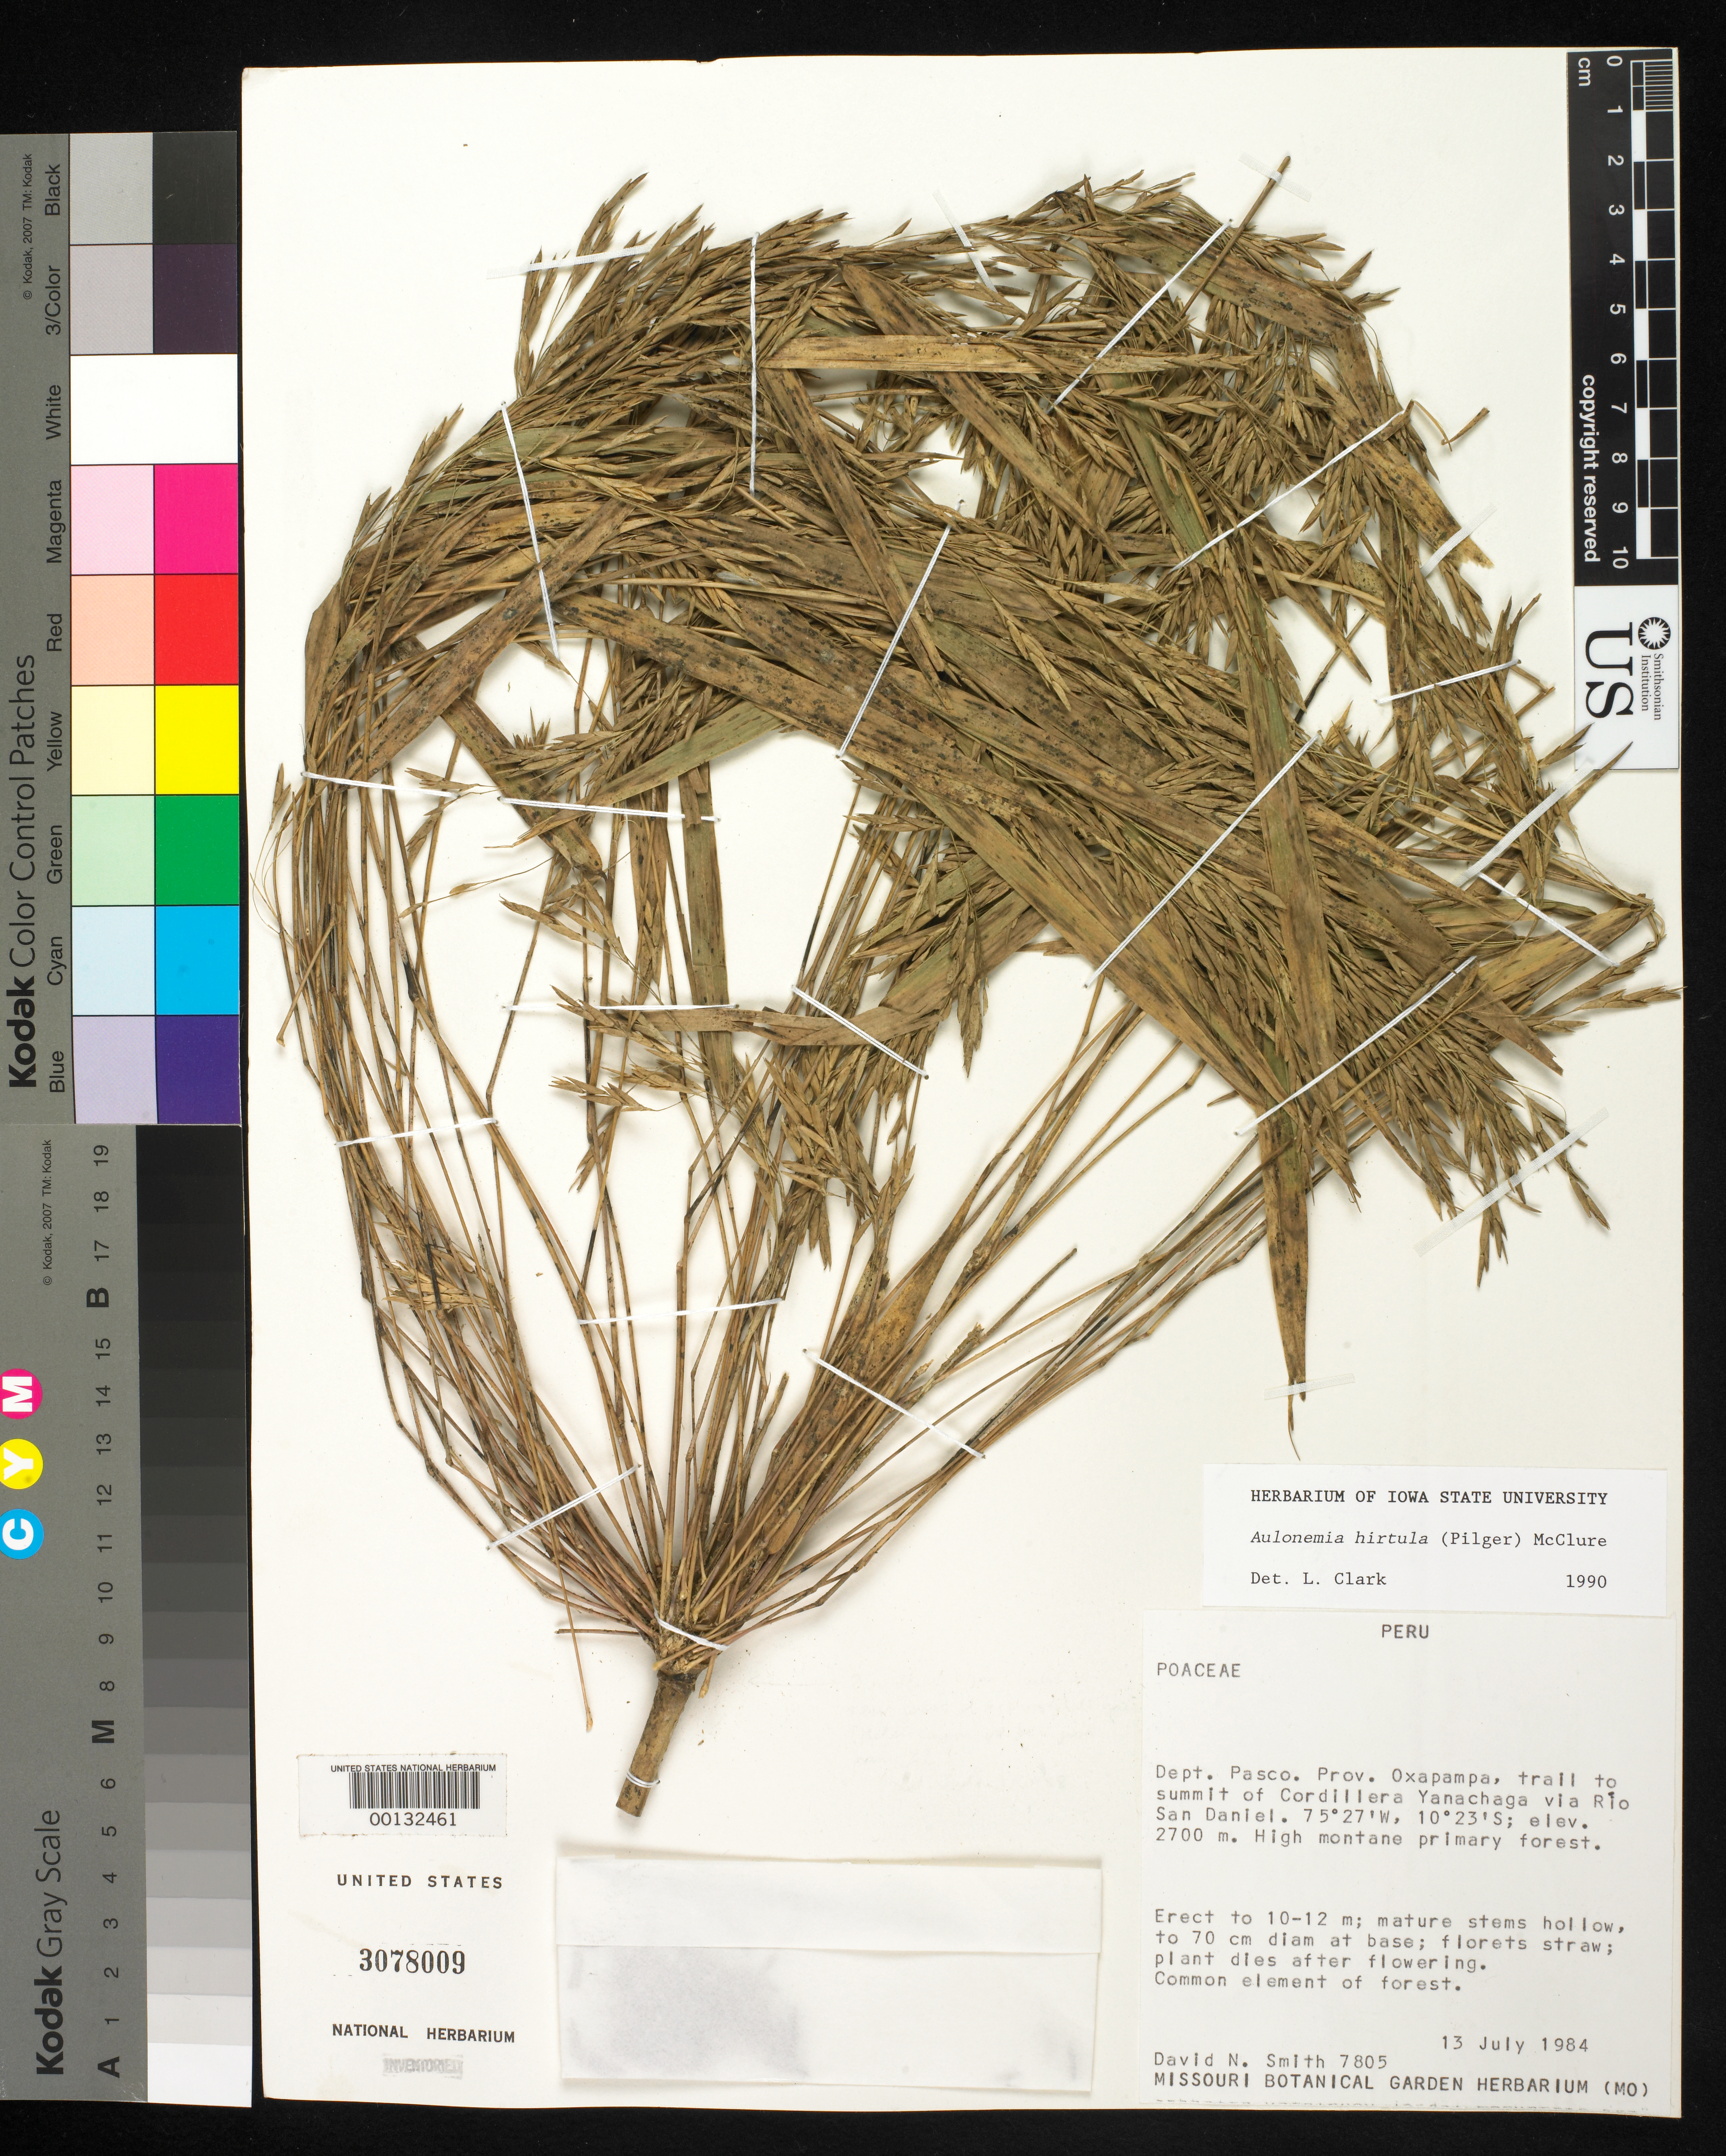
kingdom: Plantae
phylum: Tracheophyta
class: Liliopsida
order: Poales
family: Poaceae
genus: Aulonemia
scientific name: Aulonemia hirtula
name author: (Pilg.) McClure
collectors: D. Smith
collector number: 7805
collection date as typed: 13 Jul 1984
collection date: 1984-07-13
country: Peru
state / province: Pasco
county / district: Oxapampa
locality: Cordillera yanachaga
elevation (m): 2700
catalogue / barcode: US 3078009